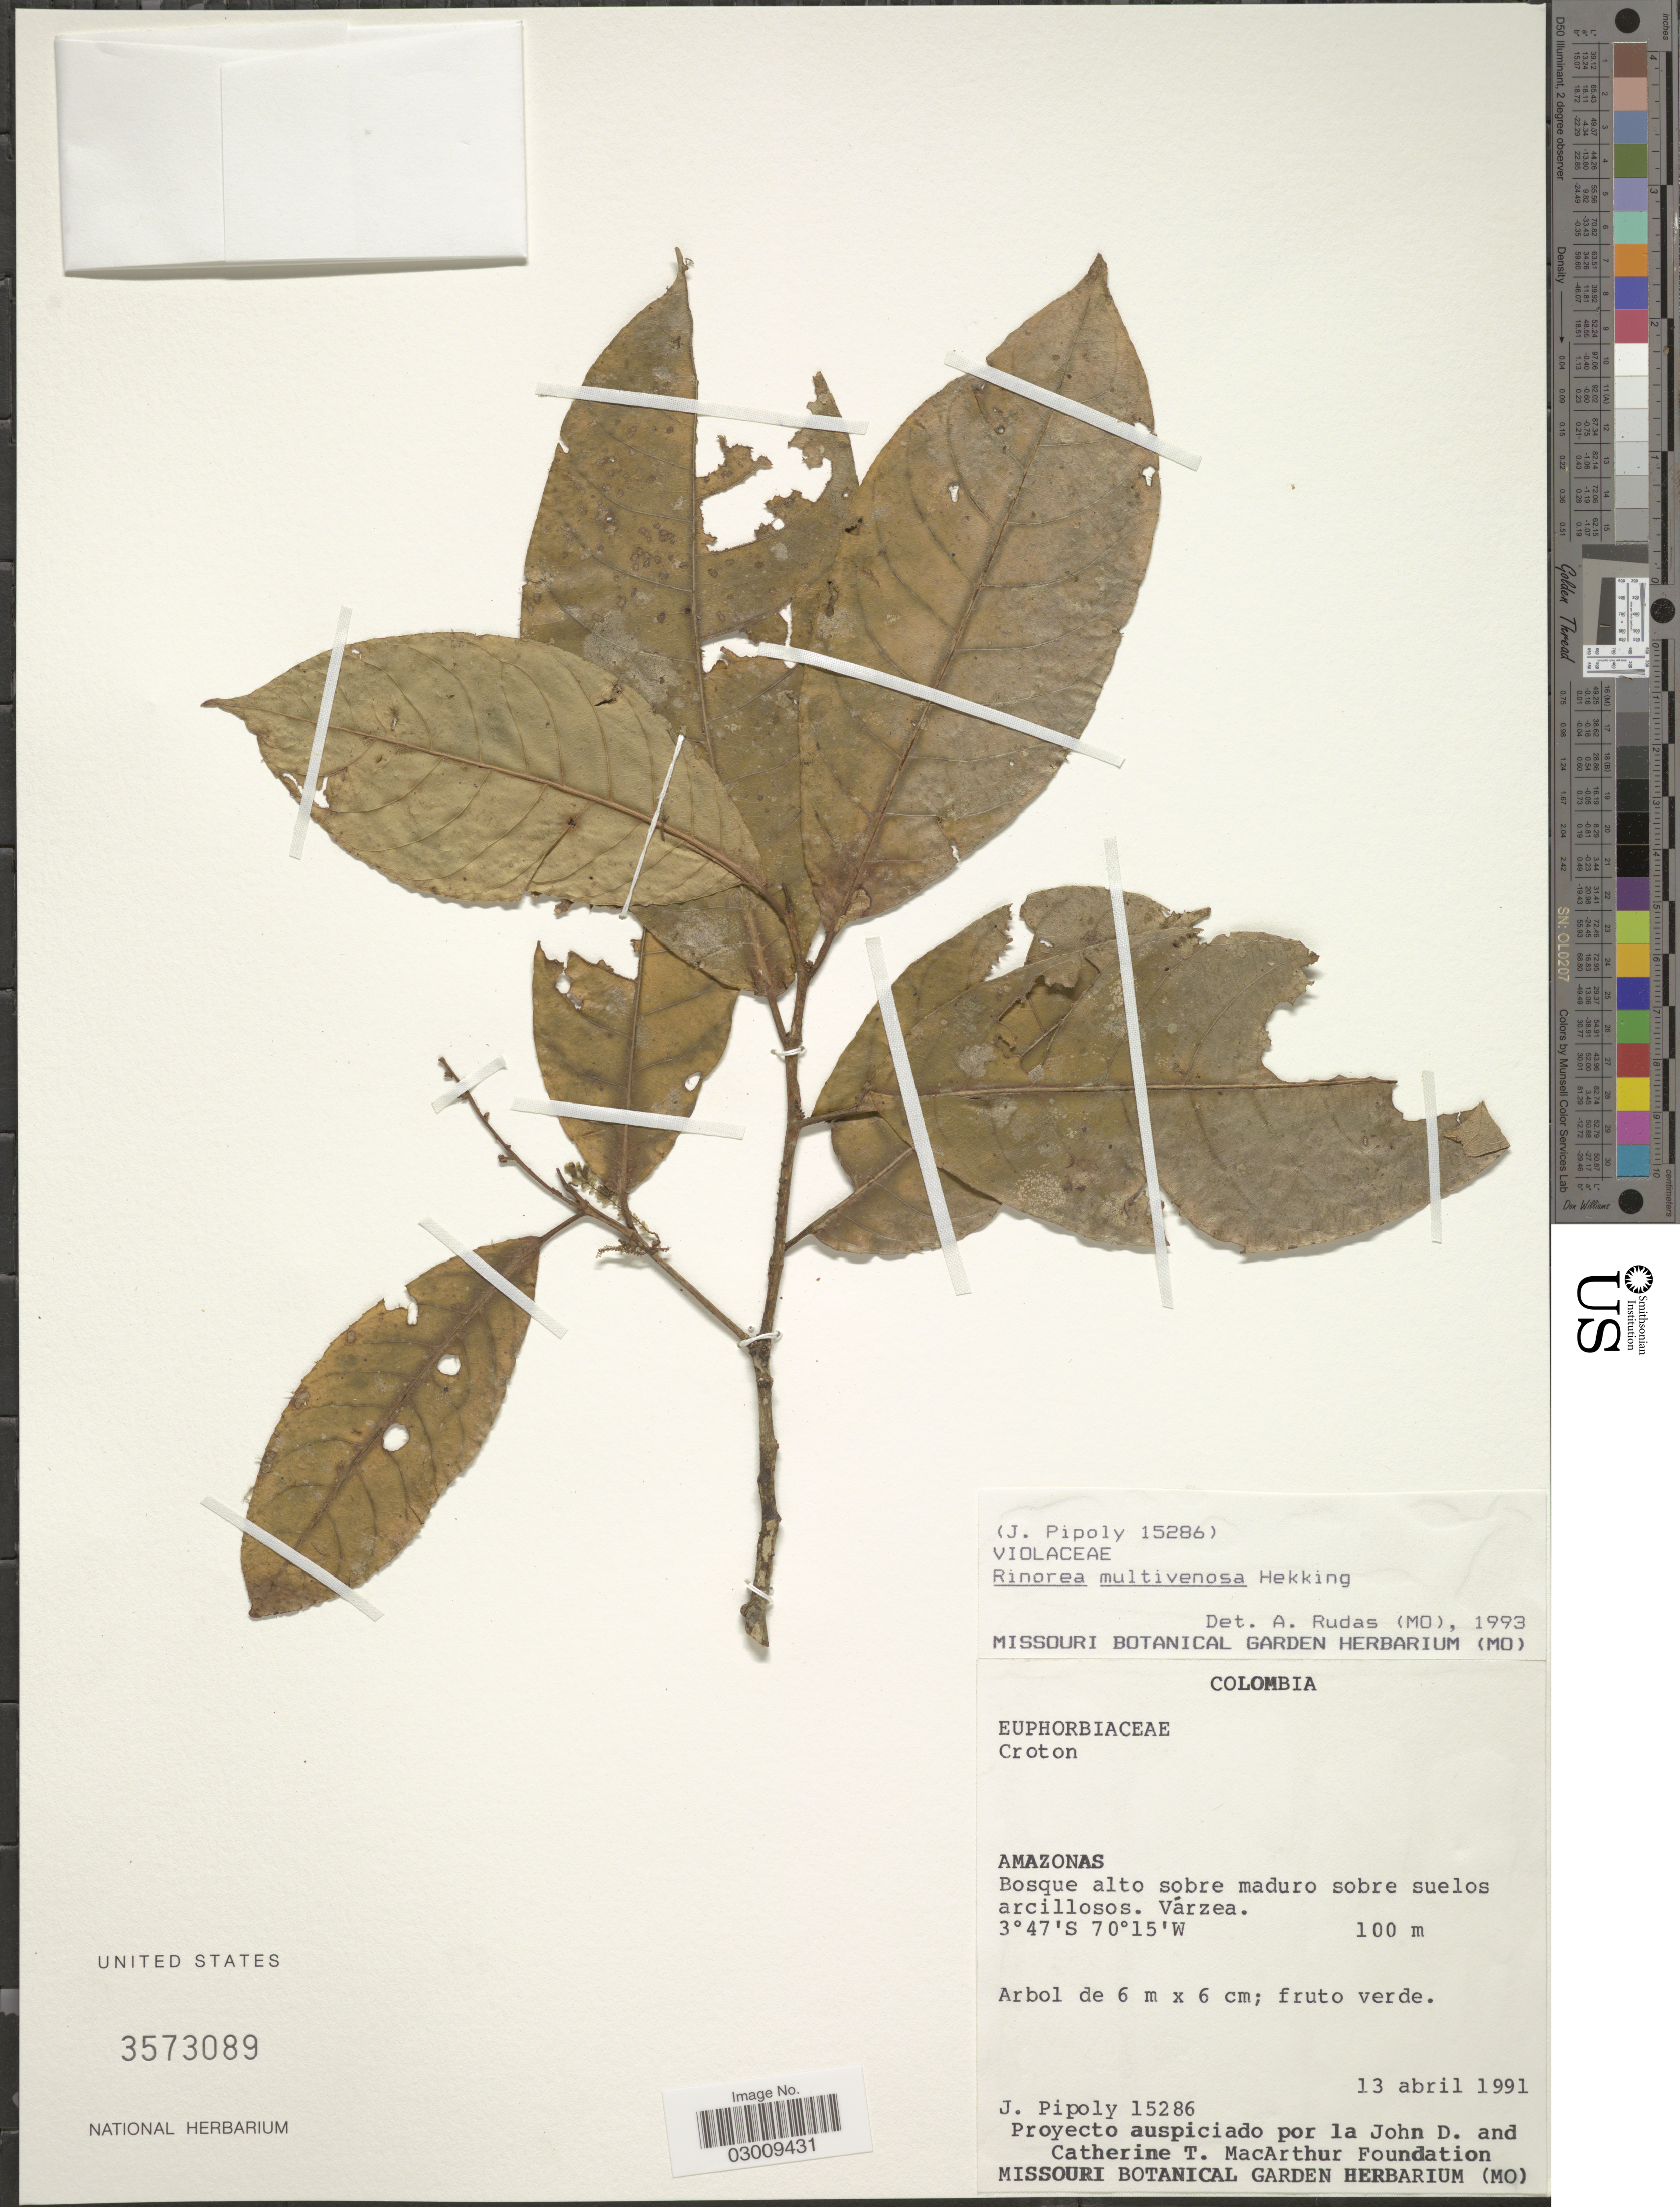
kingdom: Plantae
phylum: Tracheophyta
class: Magnoliopsida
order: Malpighiales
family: Violaceae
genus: Rinorea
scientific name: Rinorea multivenosa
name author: Hekking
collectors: J. J. Pipoly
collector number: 15286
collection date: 1991-04-13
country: Colombia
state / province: Amazônas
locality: Bosque alto sobre maduro sobre suelos arcillosos. Várzea.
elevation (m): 100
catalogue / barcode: US 3573089